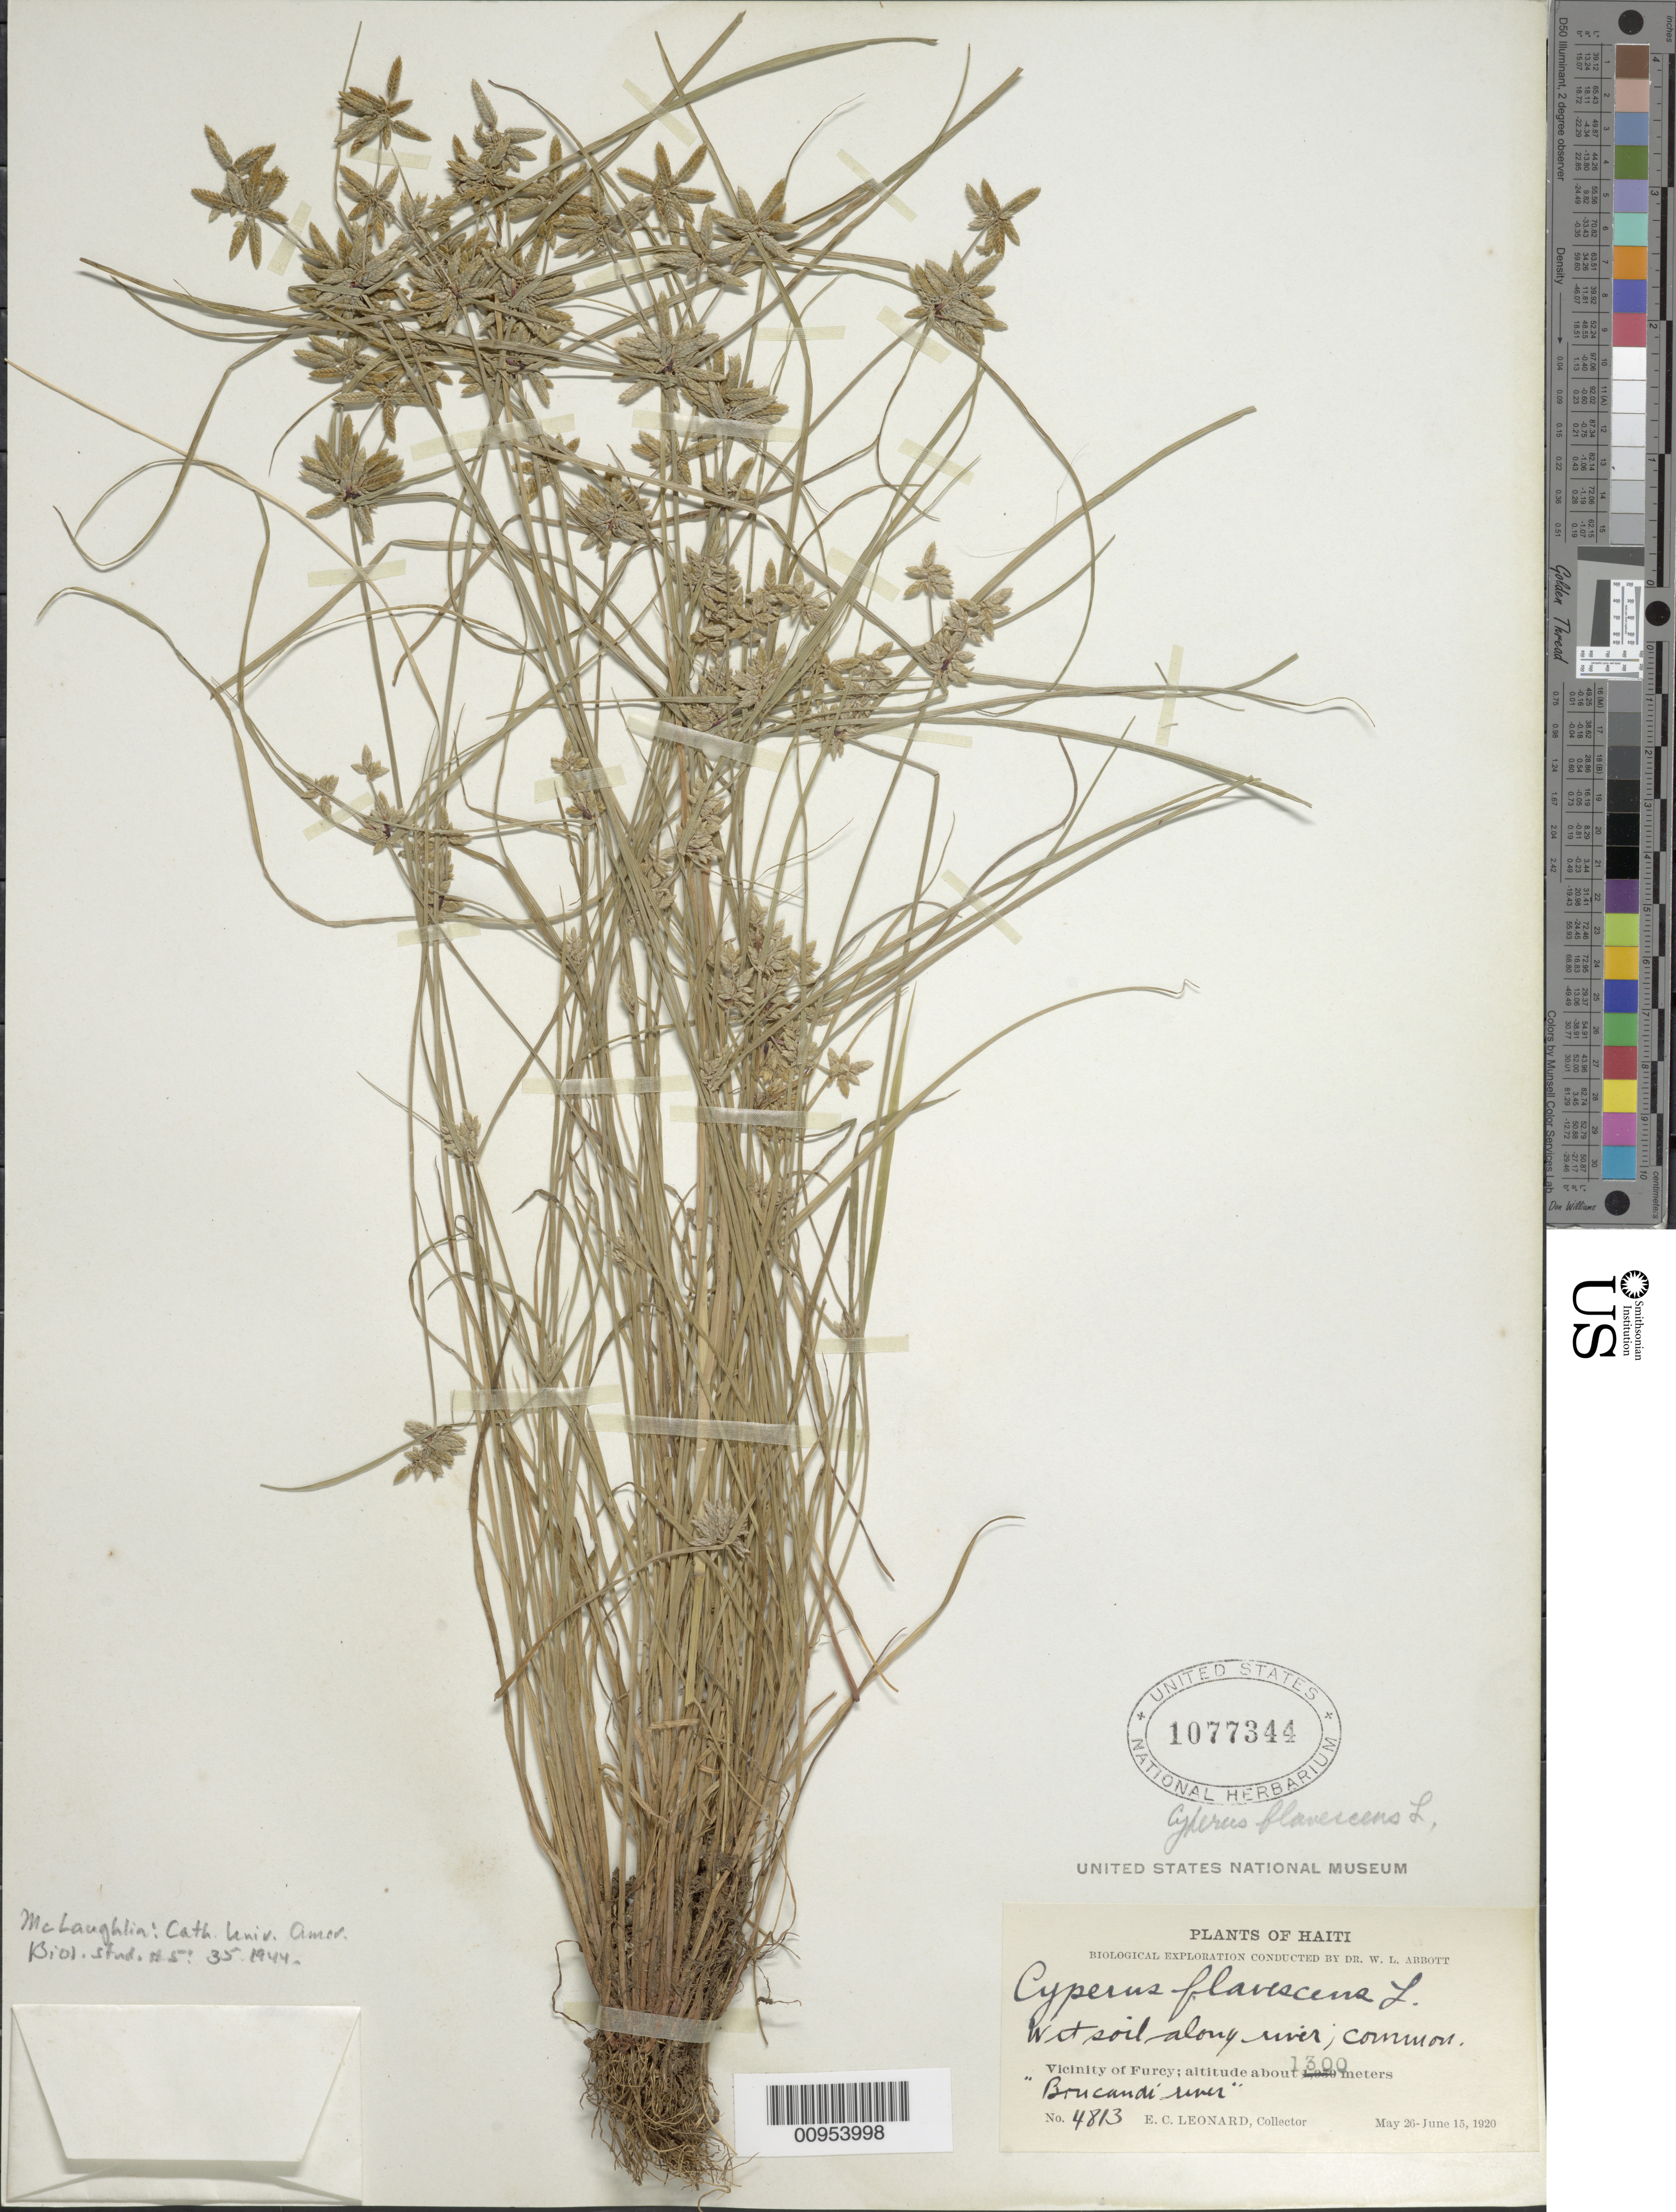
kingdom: Plantae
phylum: Tracheophyta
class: Liliopsida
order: Poales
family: Cyperaceae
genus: Cyperus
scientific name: Cyperus flavescens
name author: L.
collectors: E. C. Leonard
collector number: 4813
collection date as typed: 26 May 1920 to 15 Jun 1920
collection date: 1920-05-26/1920-06-15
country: Haiti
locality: Vicinity of Furcy, along Boucandí River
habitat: Wet soil along river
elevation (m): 1300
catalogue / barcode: US 1077344